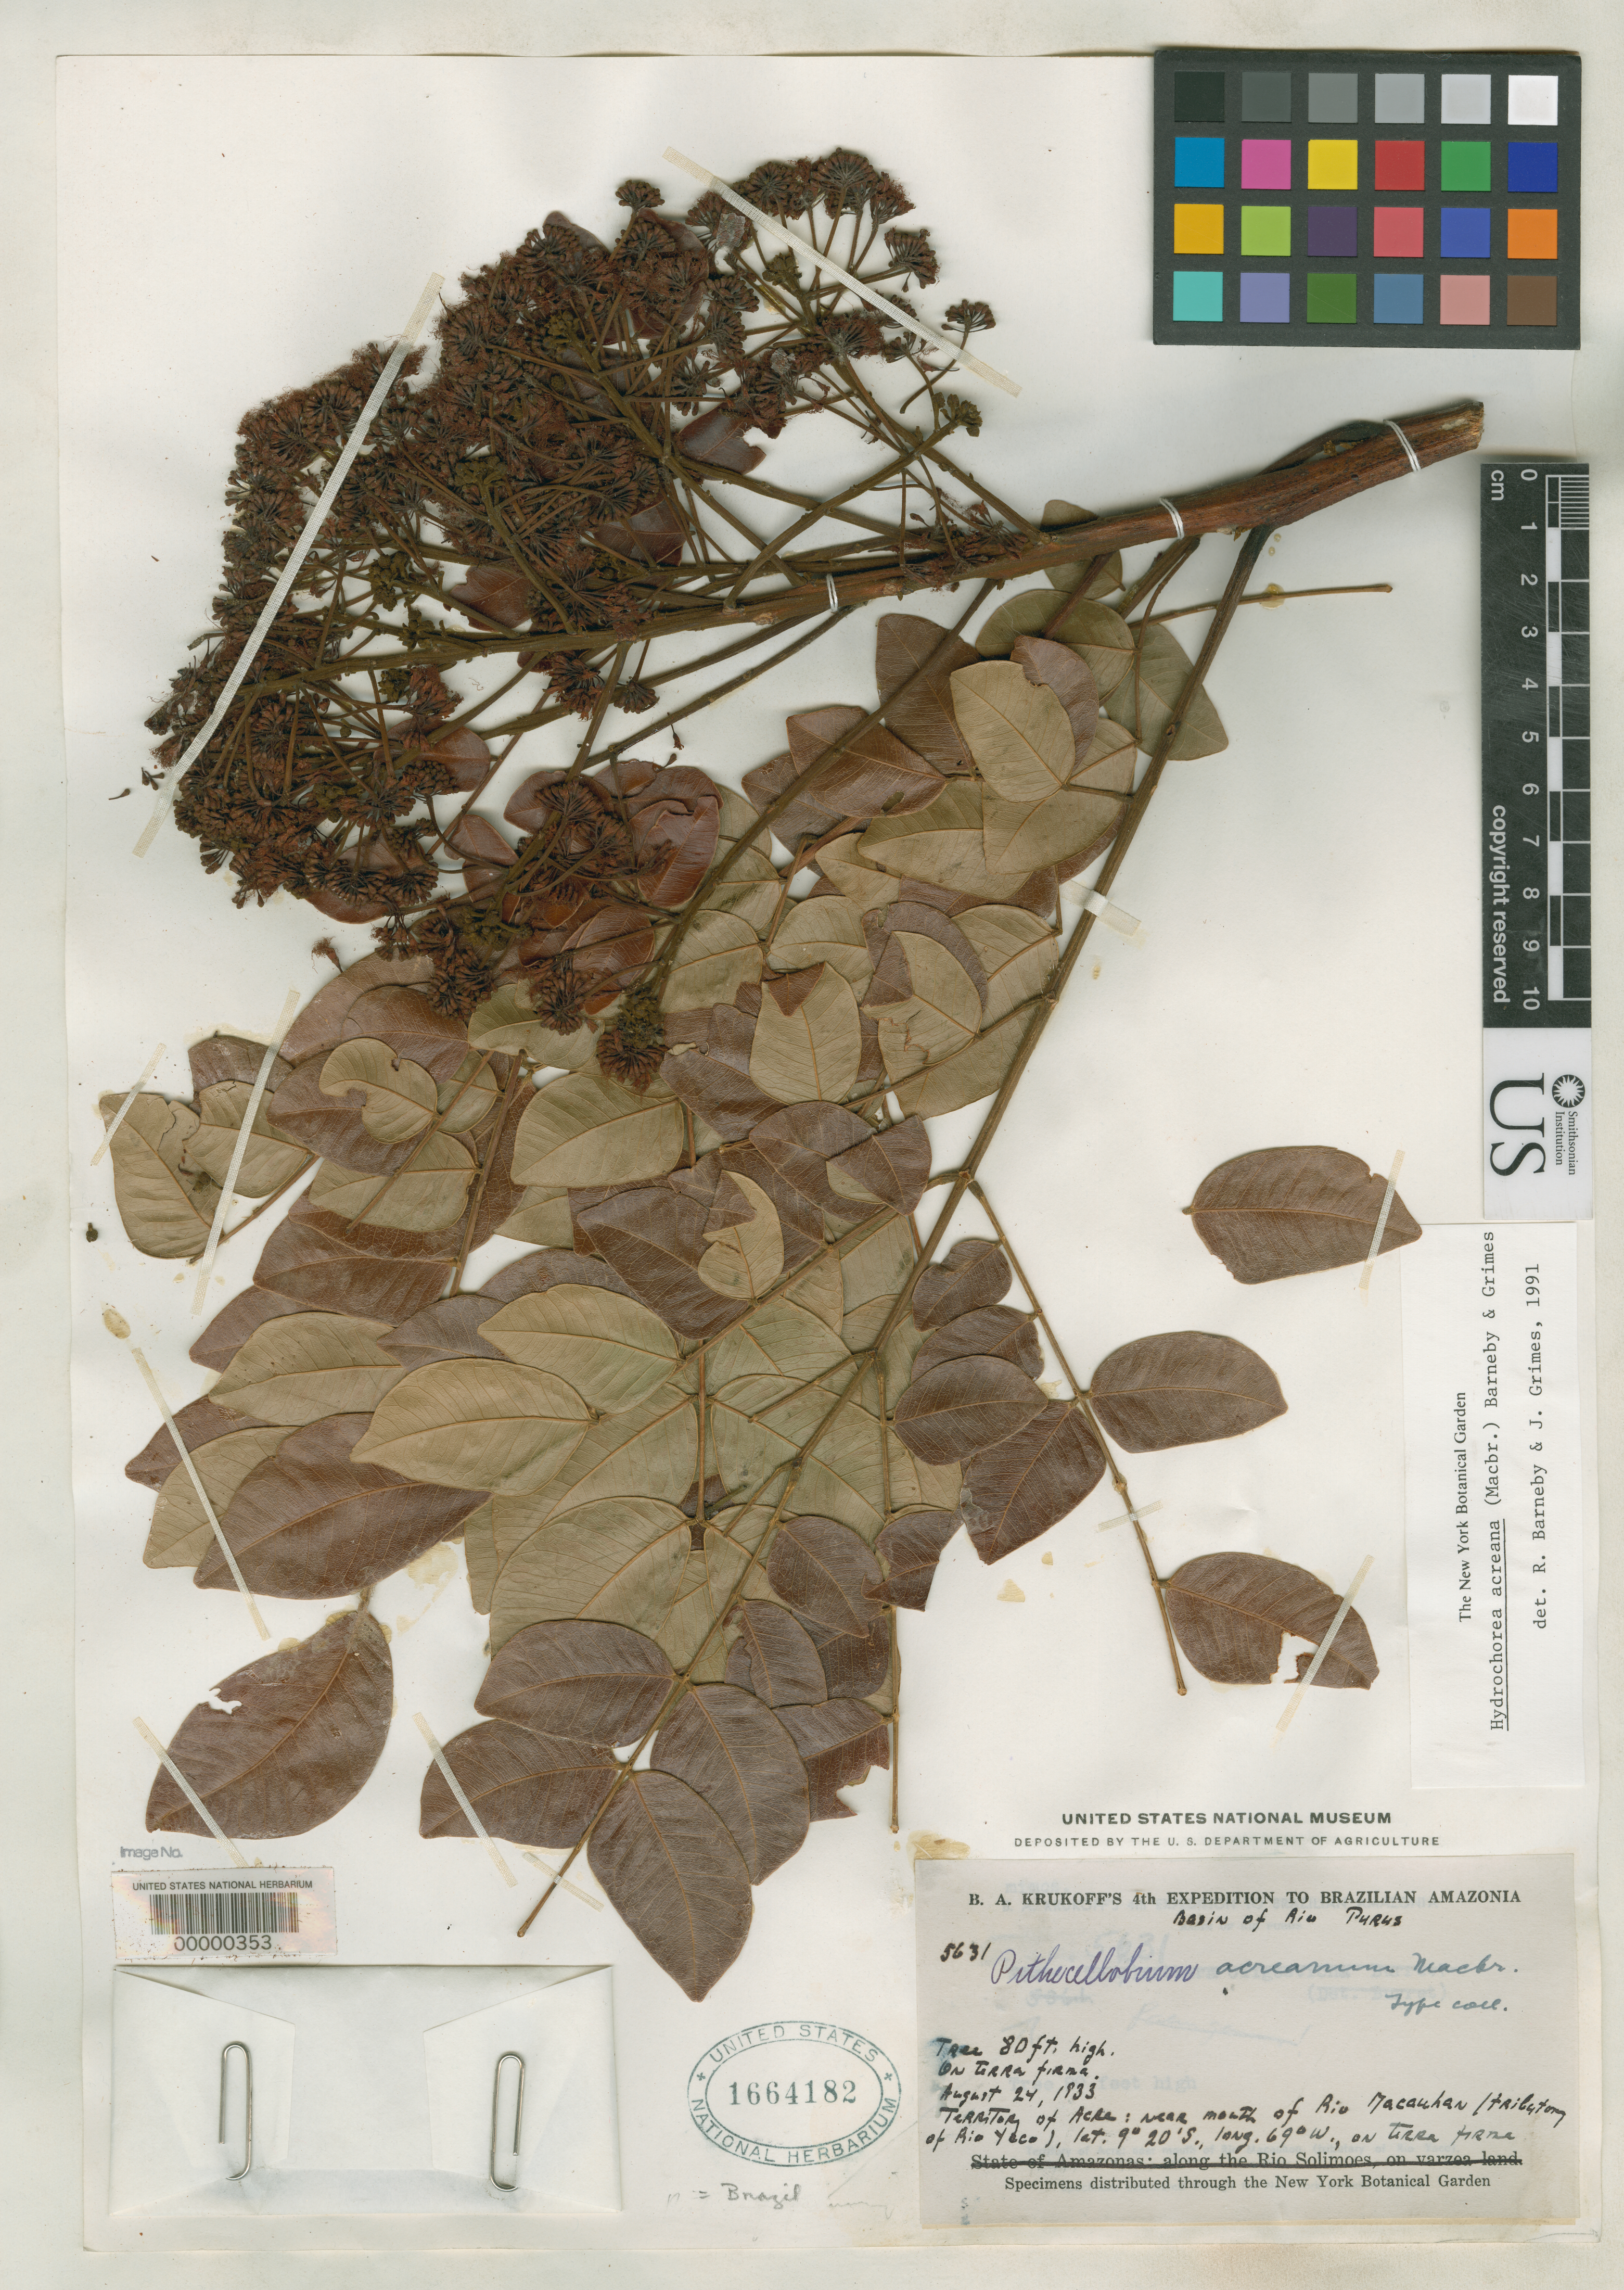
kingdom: Plantae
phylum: Tracheophyta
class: Magnoliopsida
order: Fabales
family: Fabaceae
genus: Pithecellobium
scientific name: Pithecellobium acreanum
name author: J.F. Macbr.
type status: Isotype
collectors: B. A. Krukoff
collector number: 5631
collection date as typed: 24 Aug 1933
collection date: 1933-08-24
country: Brazil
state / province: Acre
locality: Near mouth of Rio Macauhan.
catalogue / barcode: US 1664182